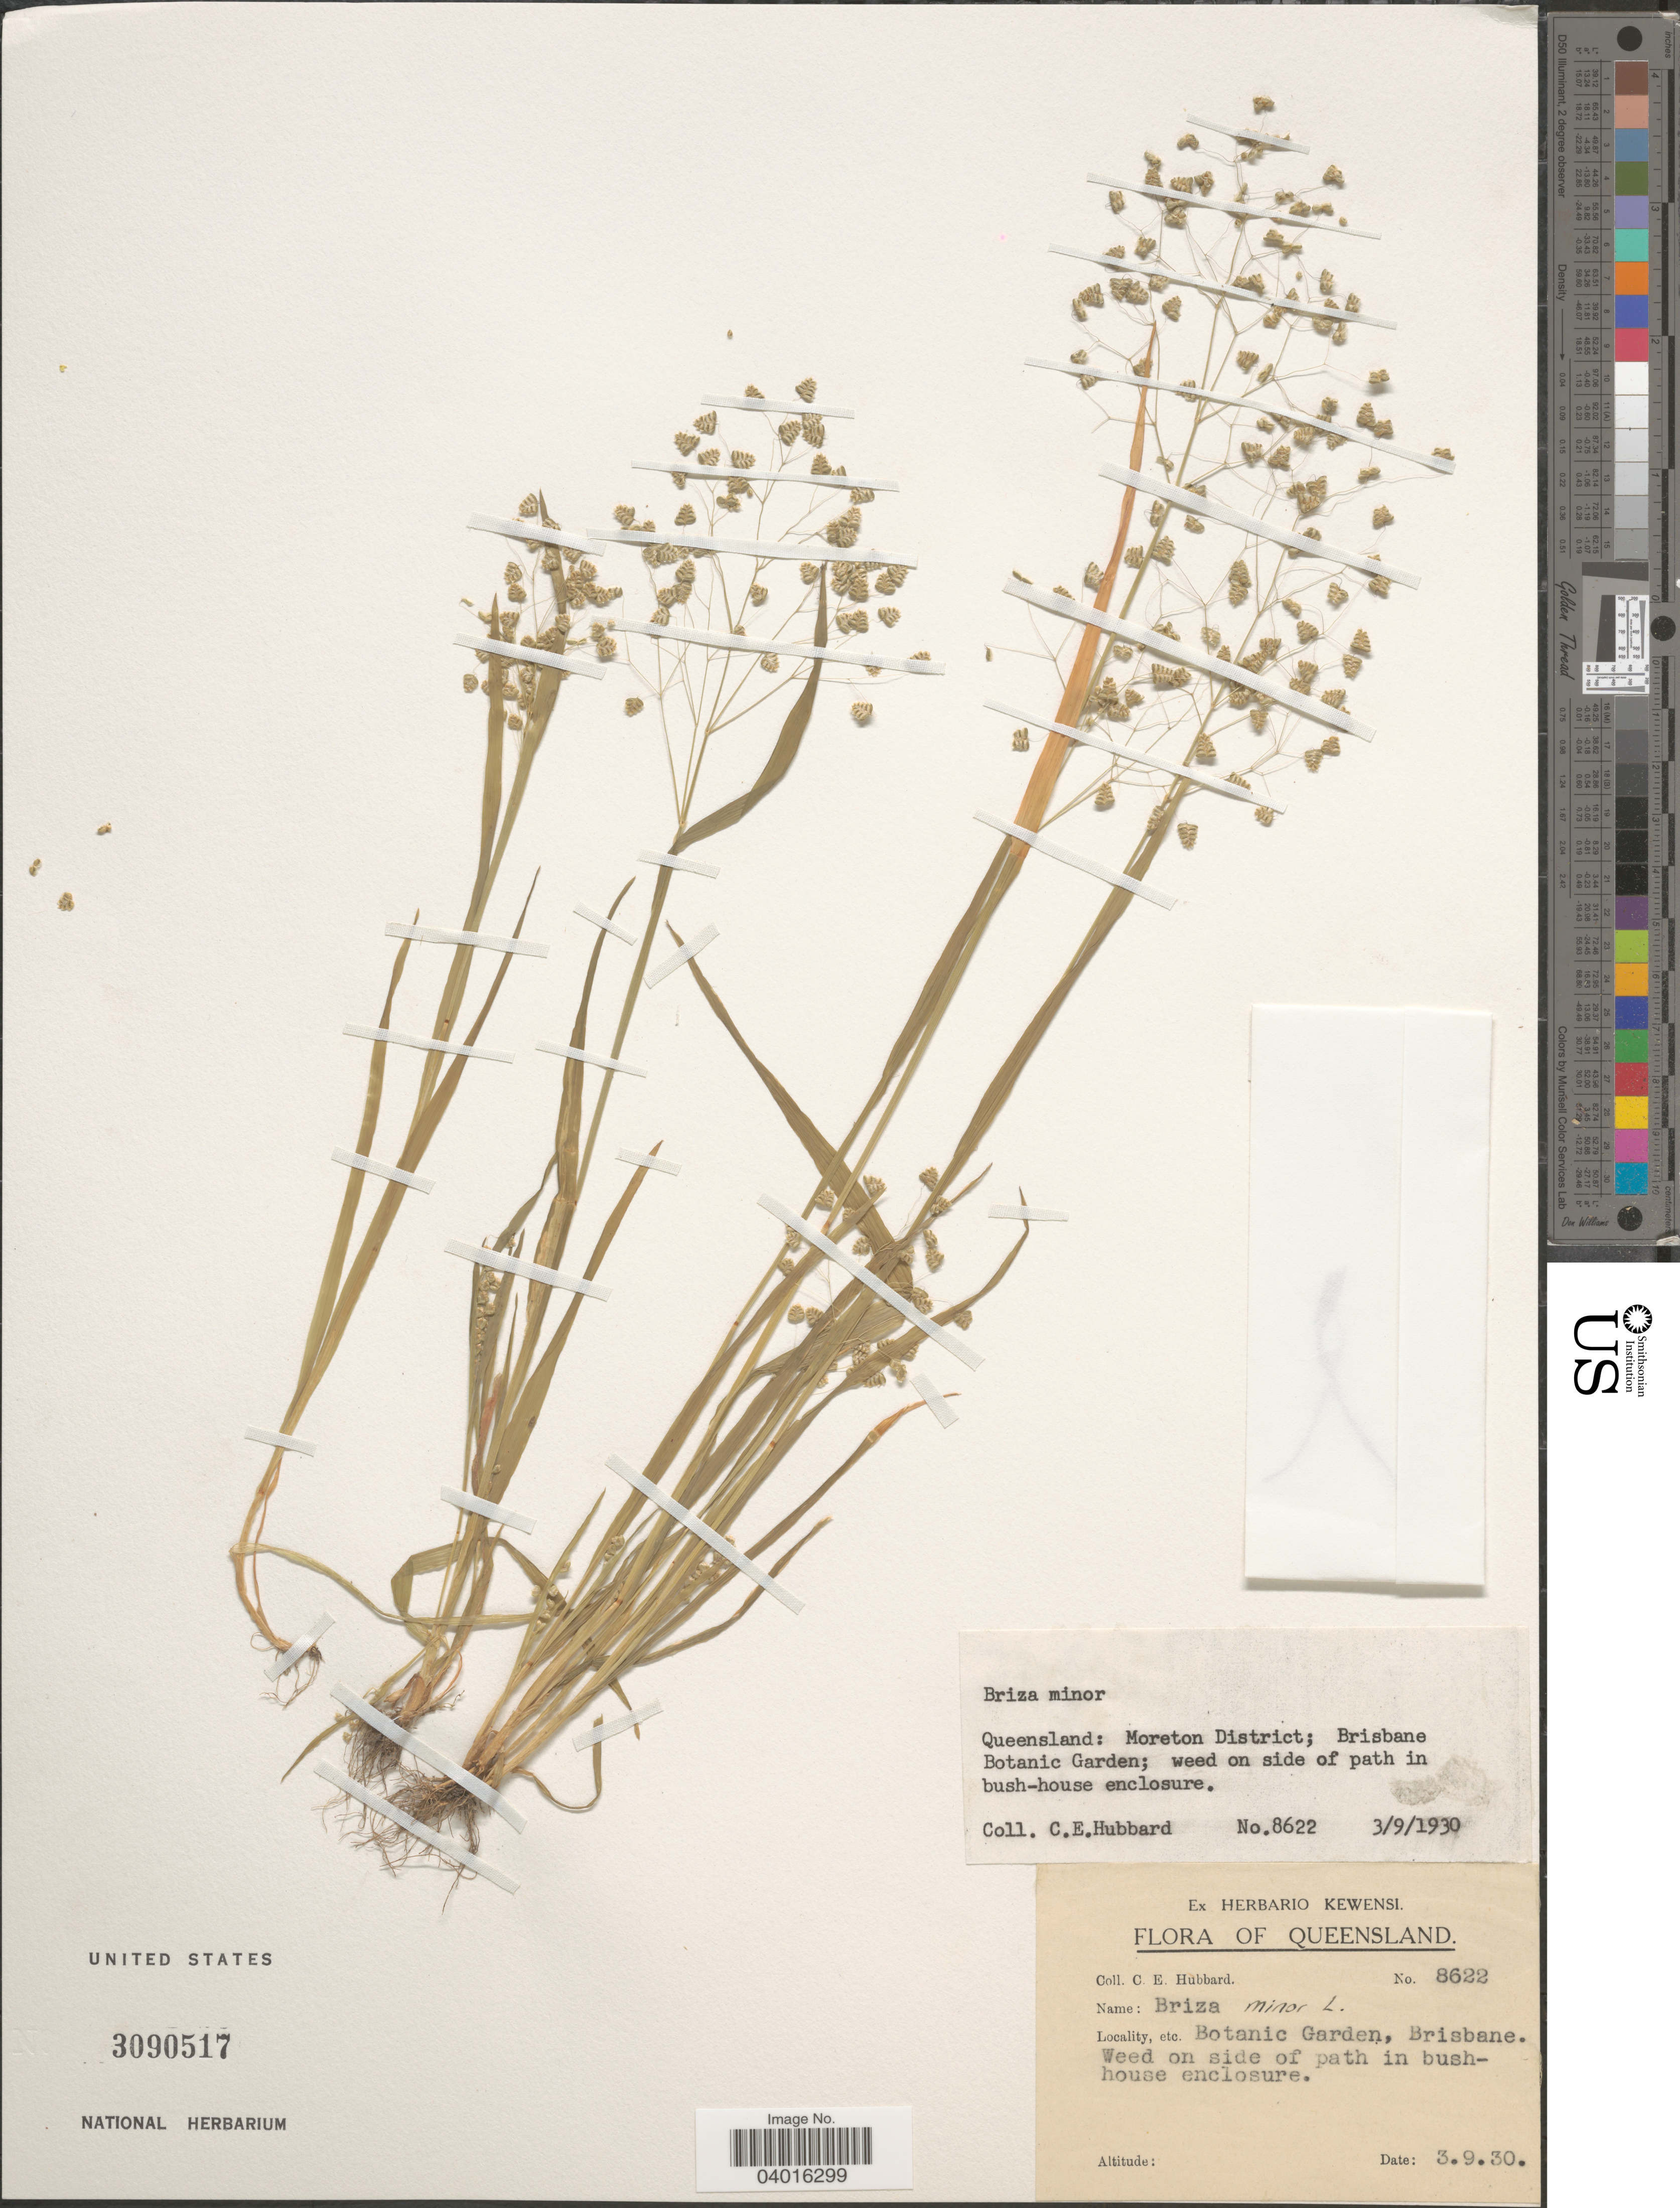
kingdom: Plantae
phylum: Tracheophyta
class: Liliopsida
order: Poales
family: Poaceae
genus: Briza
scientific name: Briza minor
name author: L.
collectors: C. E. Hubbard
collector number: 8622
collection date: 1930-09-03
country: Australia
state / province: Queensland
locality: Moreton District; Brisbane Botanic Garden; weed on side of path in bush-house enclosure.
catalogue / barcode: US 3090517